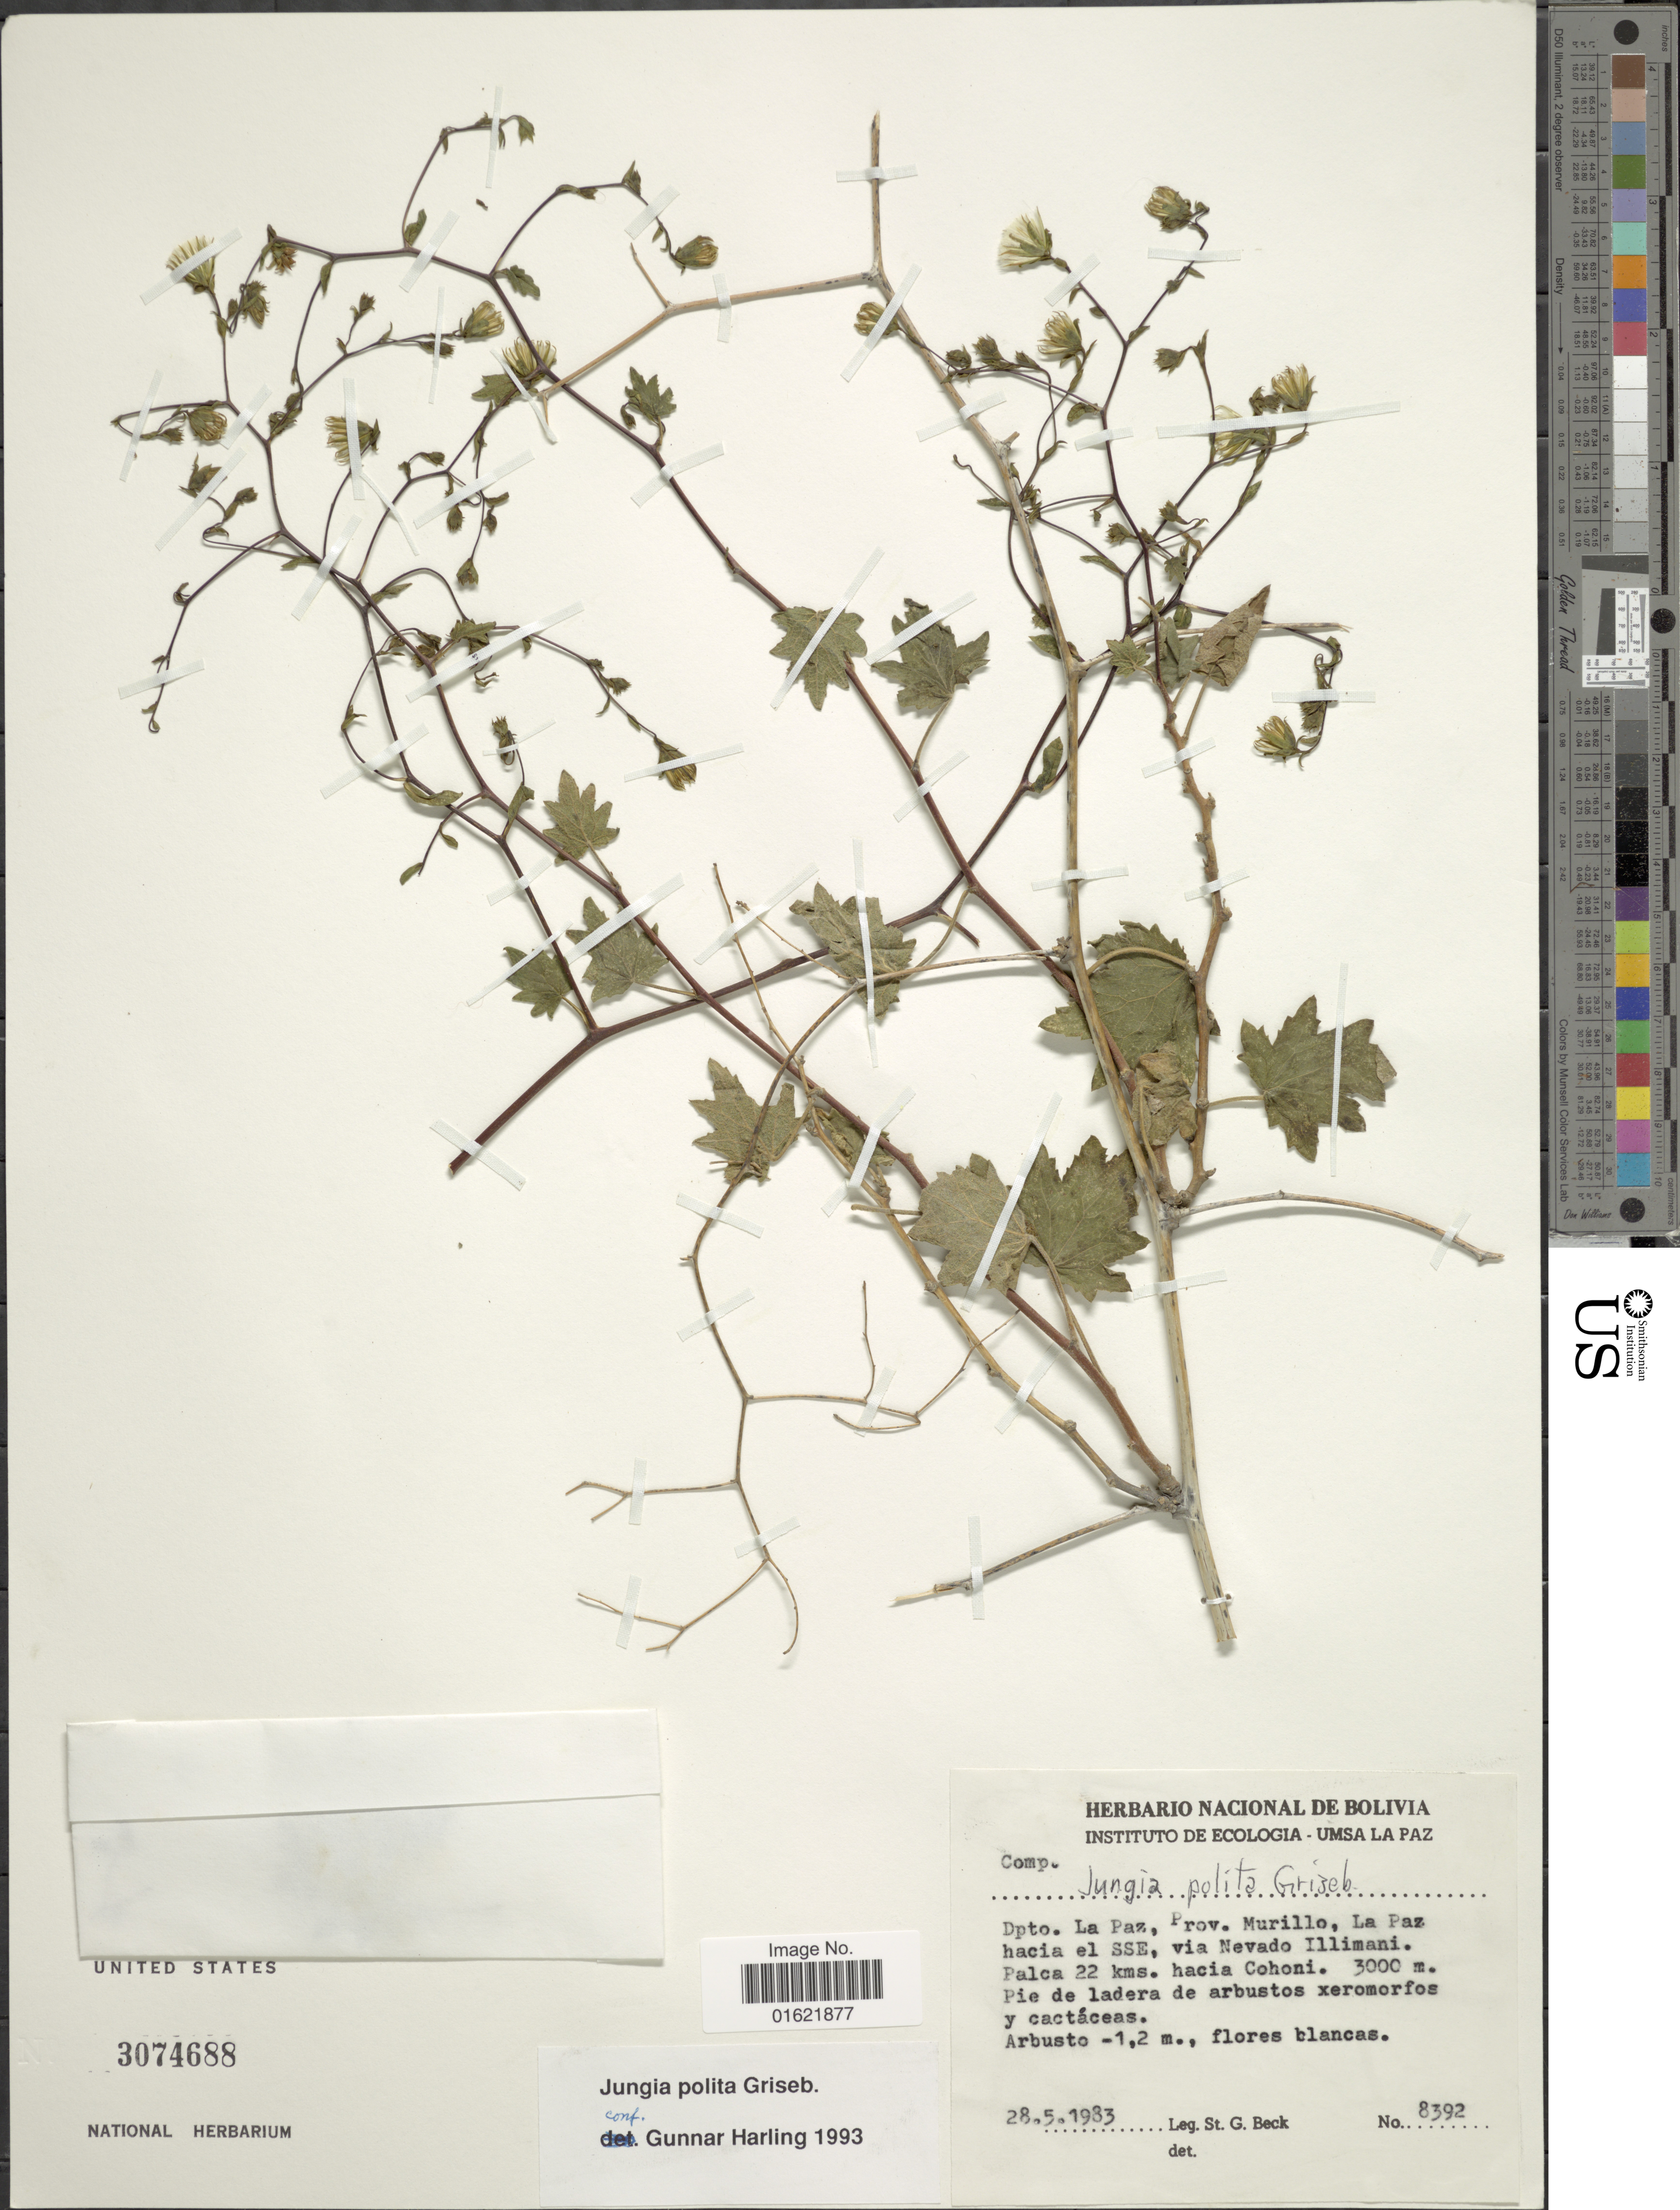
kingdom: Plantae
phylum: Tracheophyta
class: Magnoliopsida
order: Asterales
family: Asteraceae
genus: Jungia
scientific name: Jungia polita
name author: Griseb.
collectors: S. G. Beck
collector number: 8392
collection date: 1983-05-28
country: Bolivia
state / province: La Paz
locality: Dpto. La Paz, Prov. Murillo, La Paz hacia el SSE, via Nevado Illimani, Palca 22 kms hacia Cohoni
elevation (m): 3000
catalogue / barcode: US 3074688